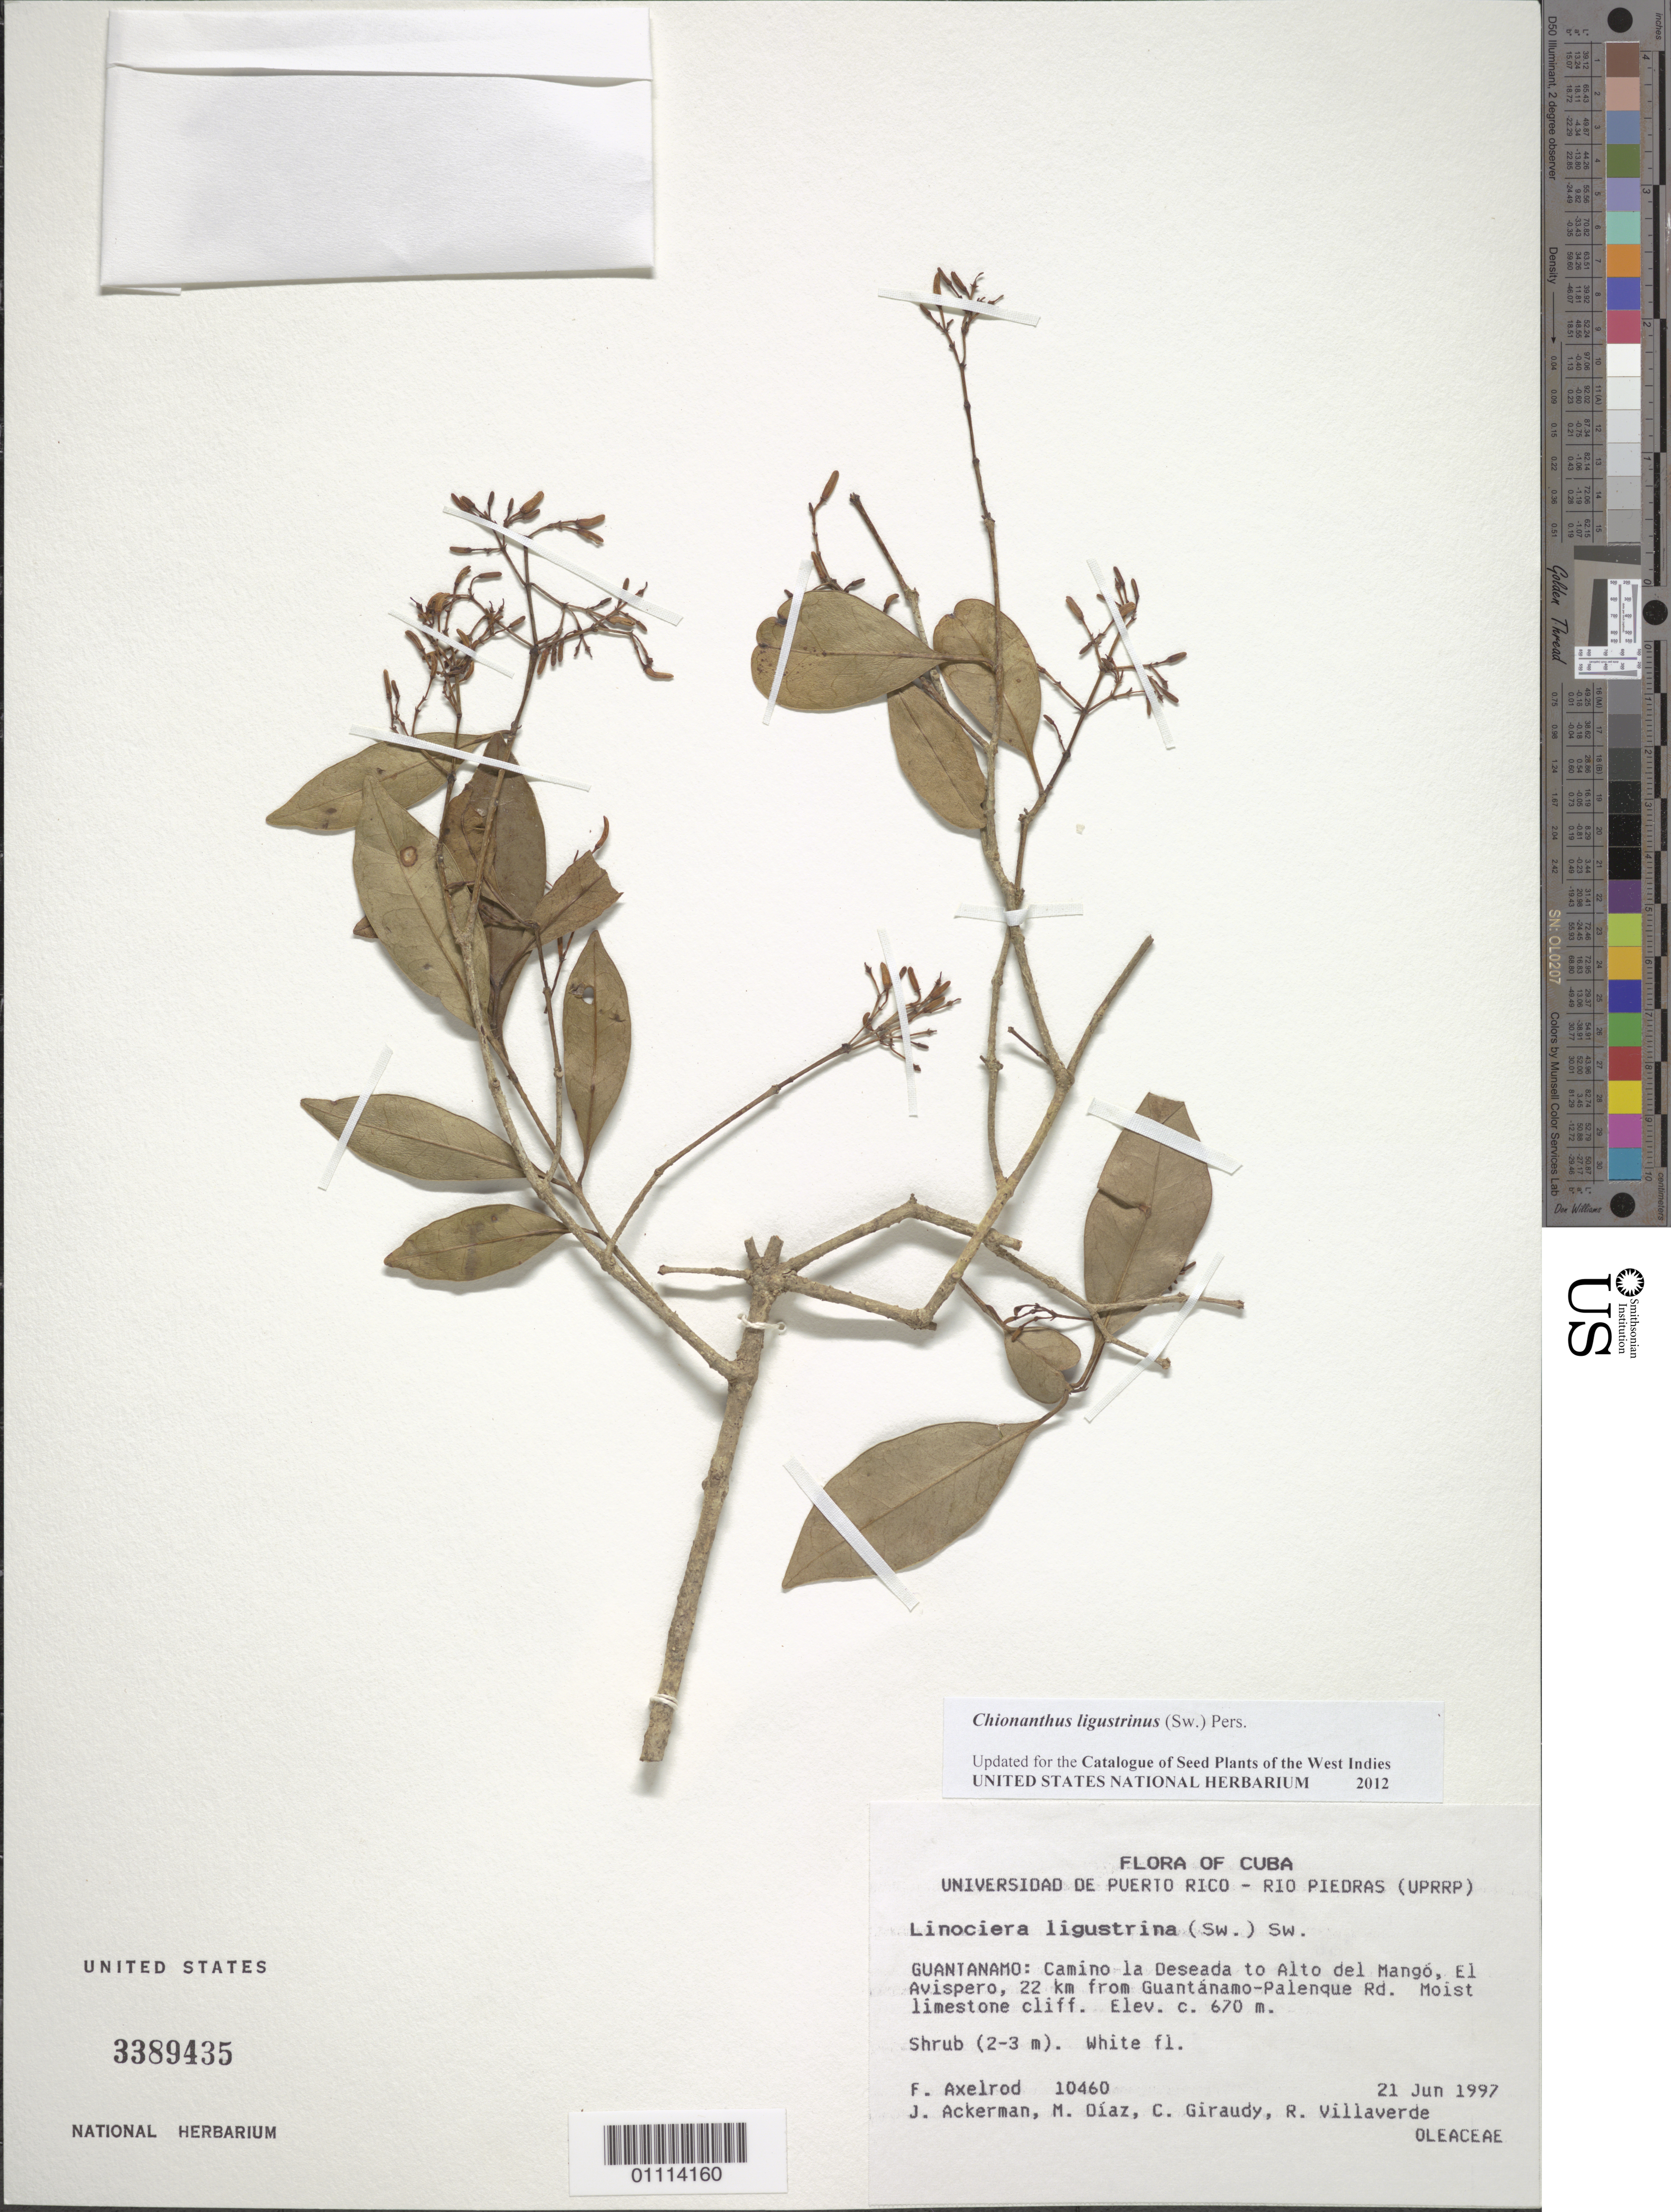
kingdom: Plantae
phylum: Tracheophyta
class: Magnoliopsida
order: Lamiales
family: Oleaceae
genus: Linociera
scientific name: Linociera ligustrina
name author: (Sw.) Sw.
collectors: F. S. Axelrod, J. D. Ackerman, M. Díaz, C. Giraudy & R. Villaverde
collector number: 10460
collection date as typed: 21 Jun 1997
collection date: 1997-06-21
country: Cuba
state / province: Guantánamo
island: Cuba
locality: Guantánamo: Camino la Deseada to Alto del Mango, El Avispero, 22 km from Guantánamo-Palenque Rd Moist limestone cliff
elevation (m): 670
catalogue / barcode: US 3389435